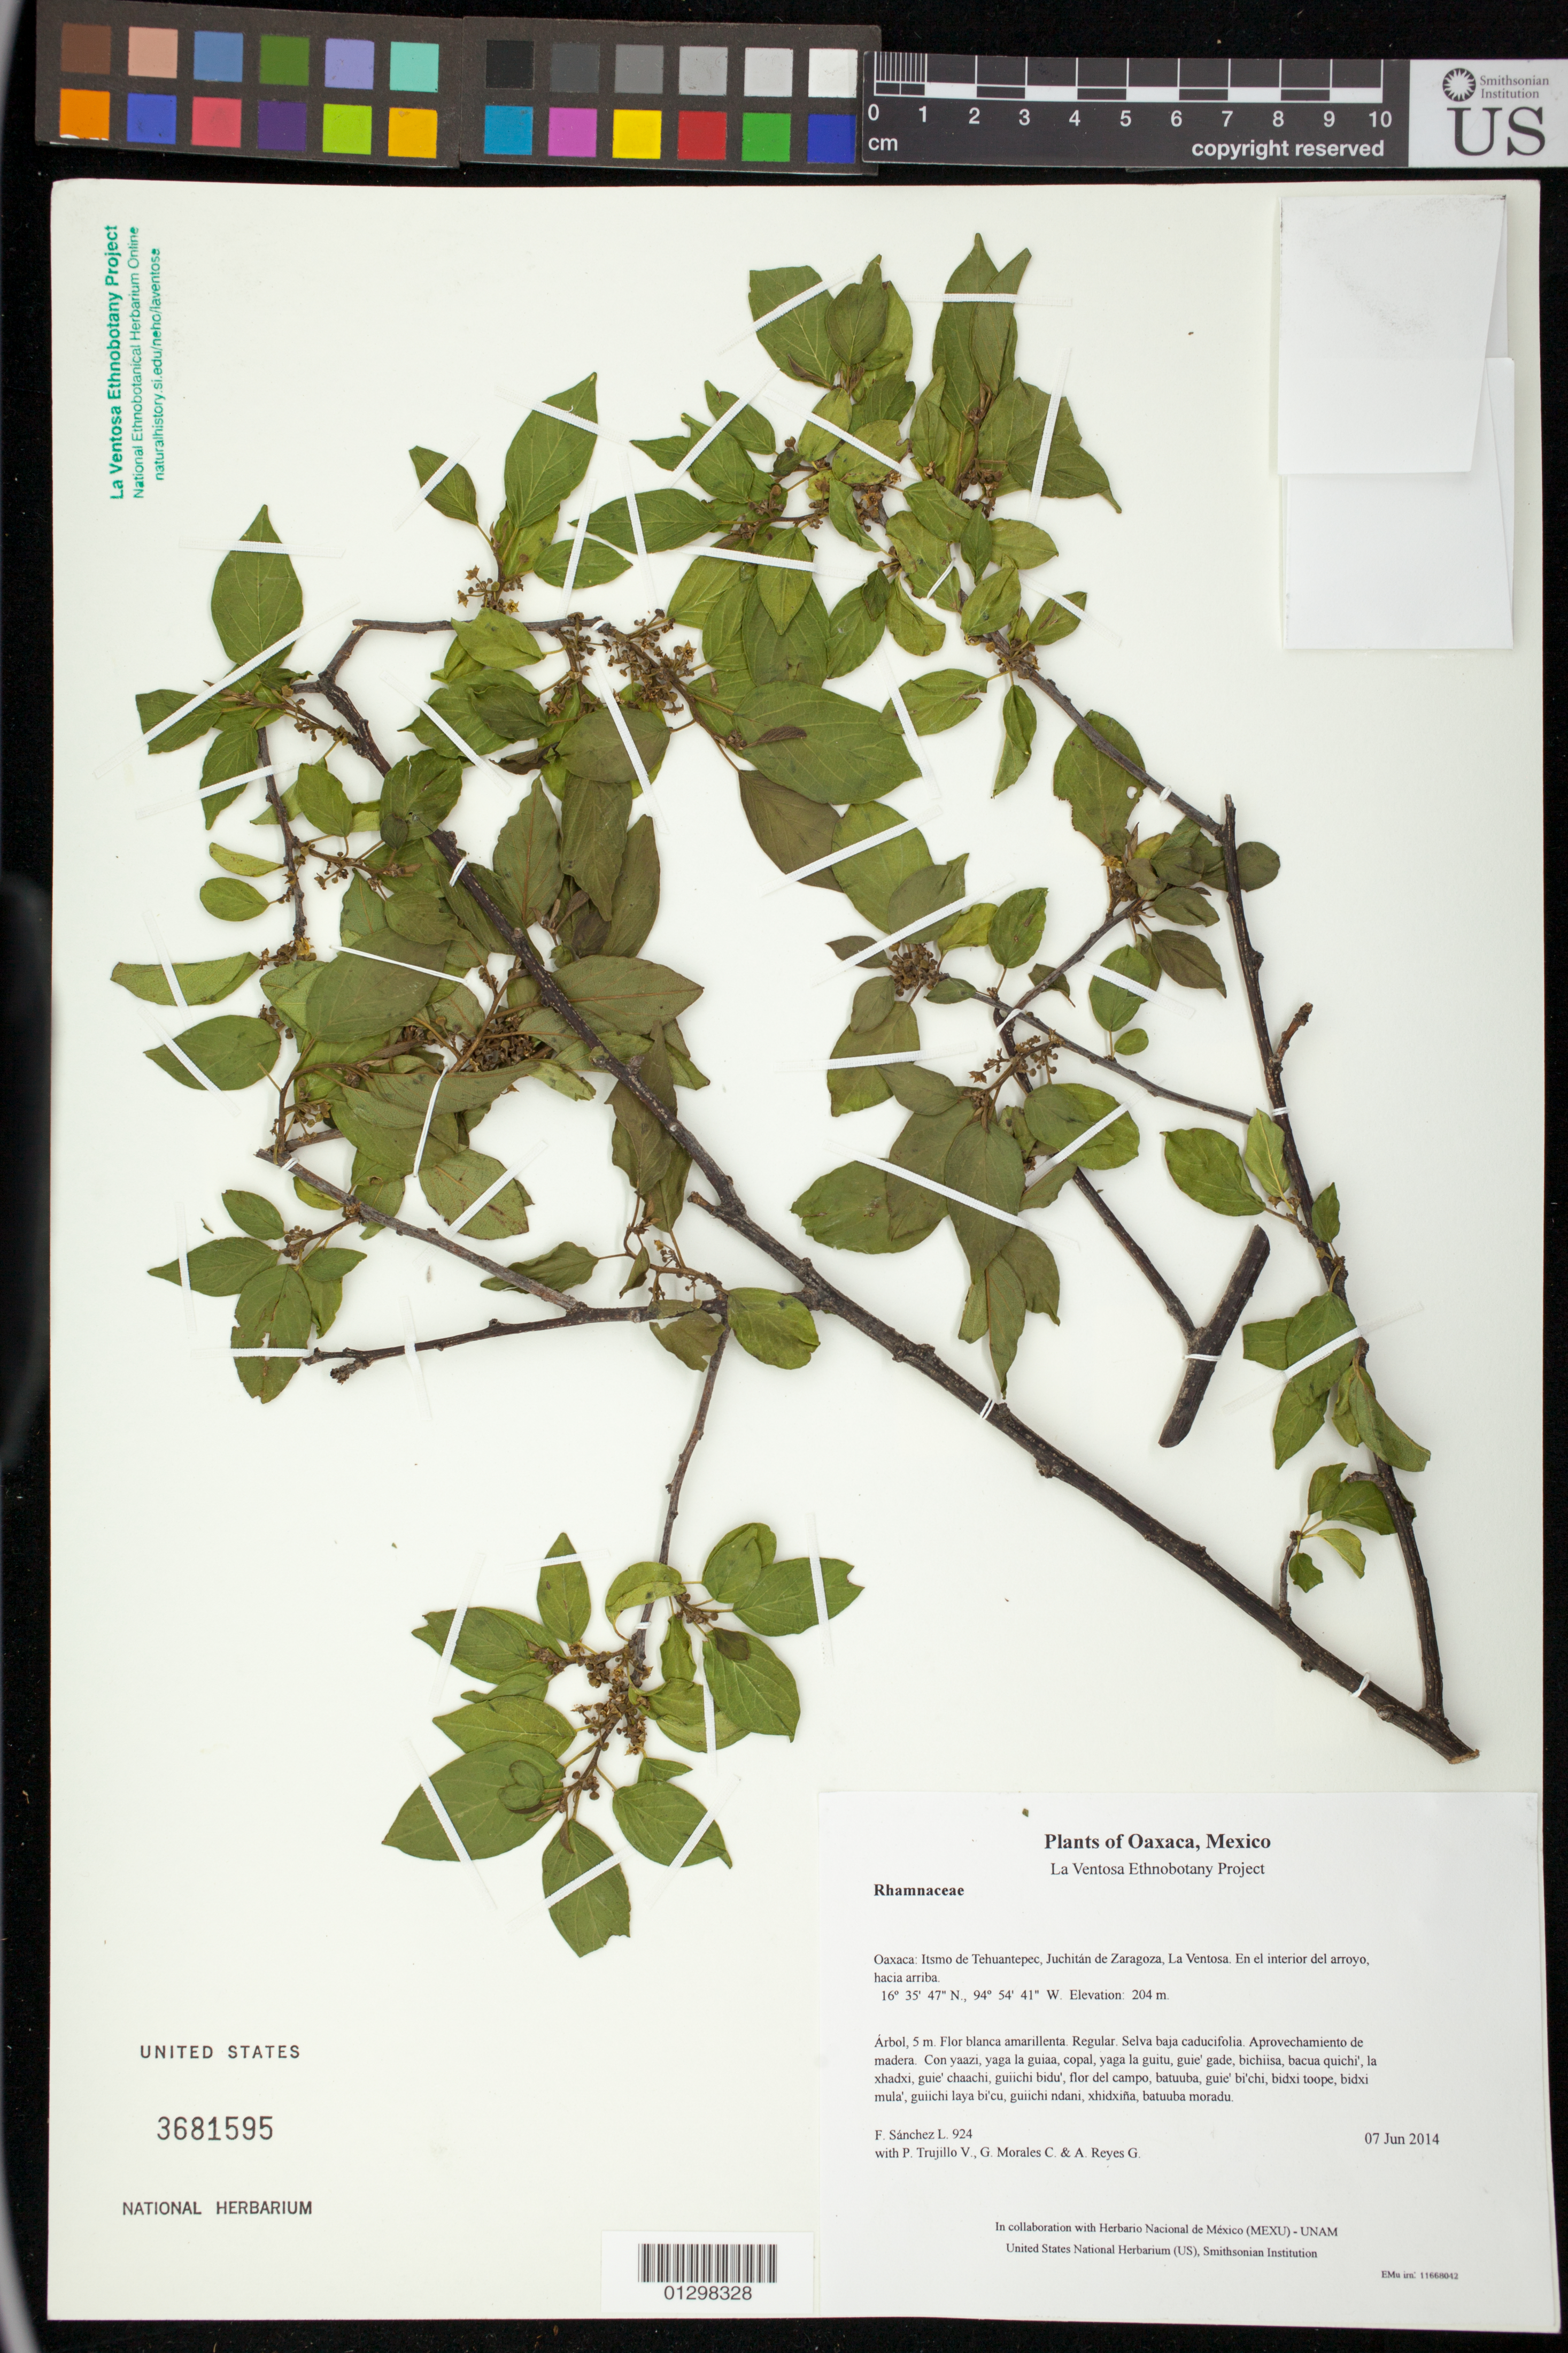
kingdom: Plantae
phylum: Tracheophyta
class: Magnoliopsida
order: Rosales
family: Rhamnaceae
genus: Colubrina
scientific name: Colubrina elliptica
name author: (Sw.) Brizicky & W.L. Stern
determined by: Velasco G., Kenia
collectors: F. Sánchez L., P. Trujillo V., G. Morales C. & A. Reyes G.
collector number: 924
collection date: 2014-06-07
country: Mexico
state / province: Oaxaca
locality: Itsmo de Tehuantepec, Juchitán de Zaragoza, La Ventosa. En el interior del arroyo, hacia arriba.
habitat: Selva baja caducifolia. Aprovechamiento de madera.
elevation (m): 204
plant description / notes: JEBOT, MEXU, SERO, US; Yaga. 5 m. Guie' naquichi' naguchi ga. Nuu.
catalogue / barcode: US 3681595